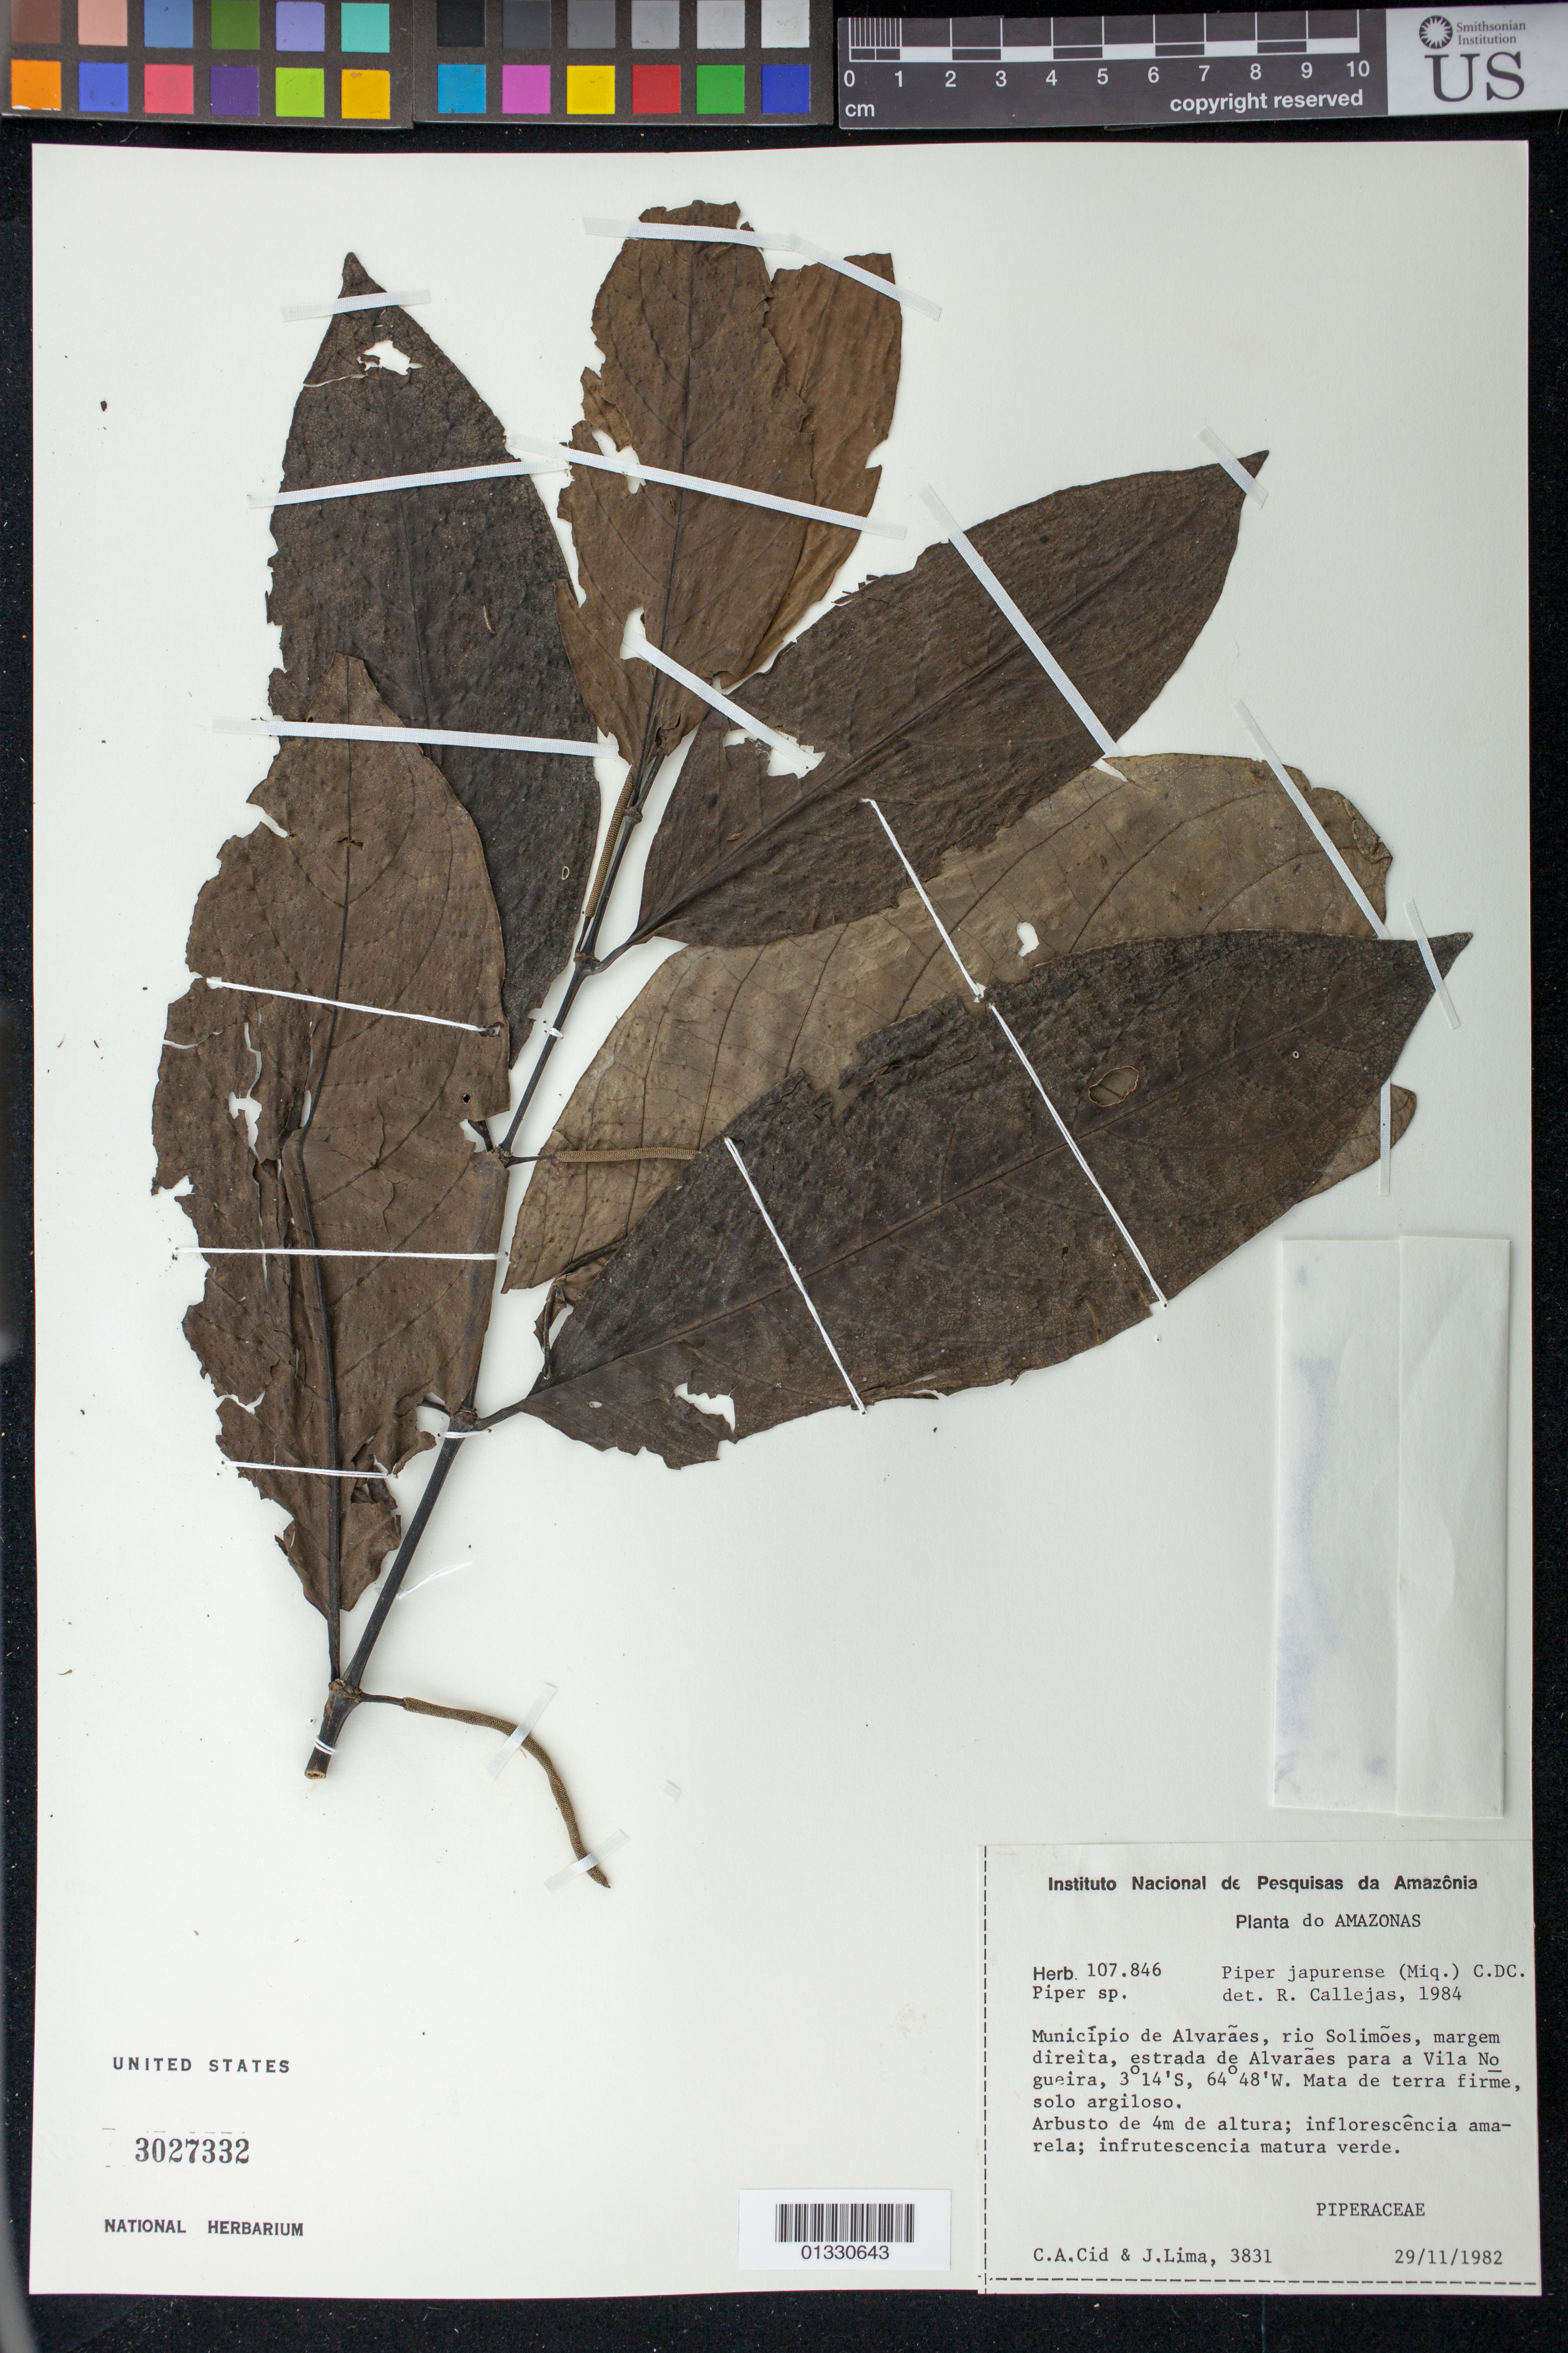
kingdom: Plantae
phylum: Tracheophyta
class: Magnoliopsida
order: Piperales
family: Piperaceae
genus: Piper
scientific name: Piper japurense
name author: (Miq.) C. DC.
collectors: C. A. Cid Ferreira & J. Lima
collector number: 3831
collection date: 1982-11-29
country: Brazil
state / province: Amazonas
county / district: Alvarães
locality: Rio Solimões, margem direita, estrada Alvarães para Vila Nogueira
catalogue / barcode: US 3027332